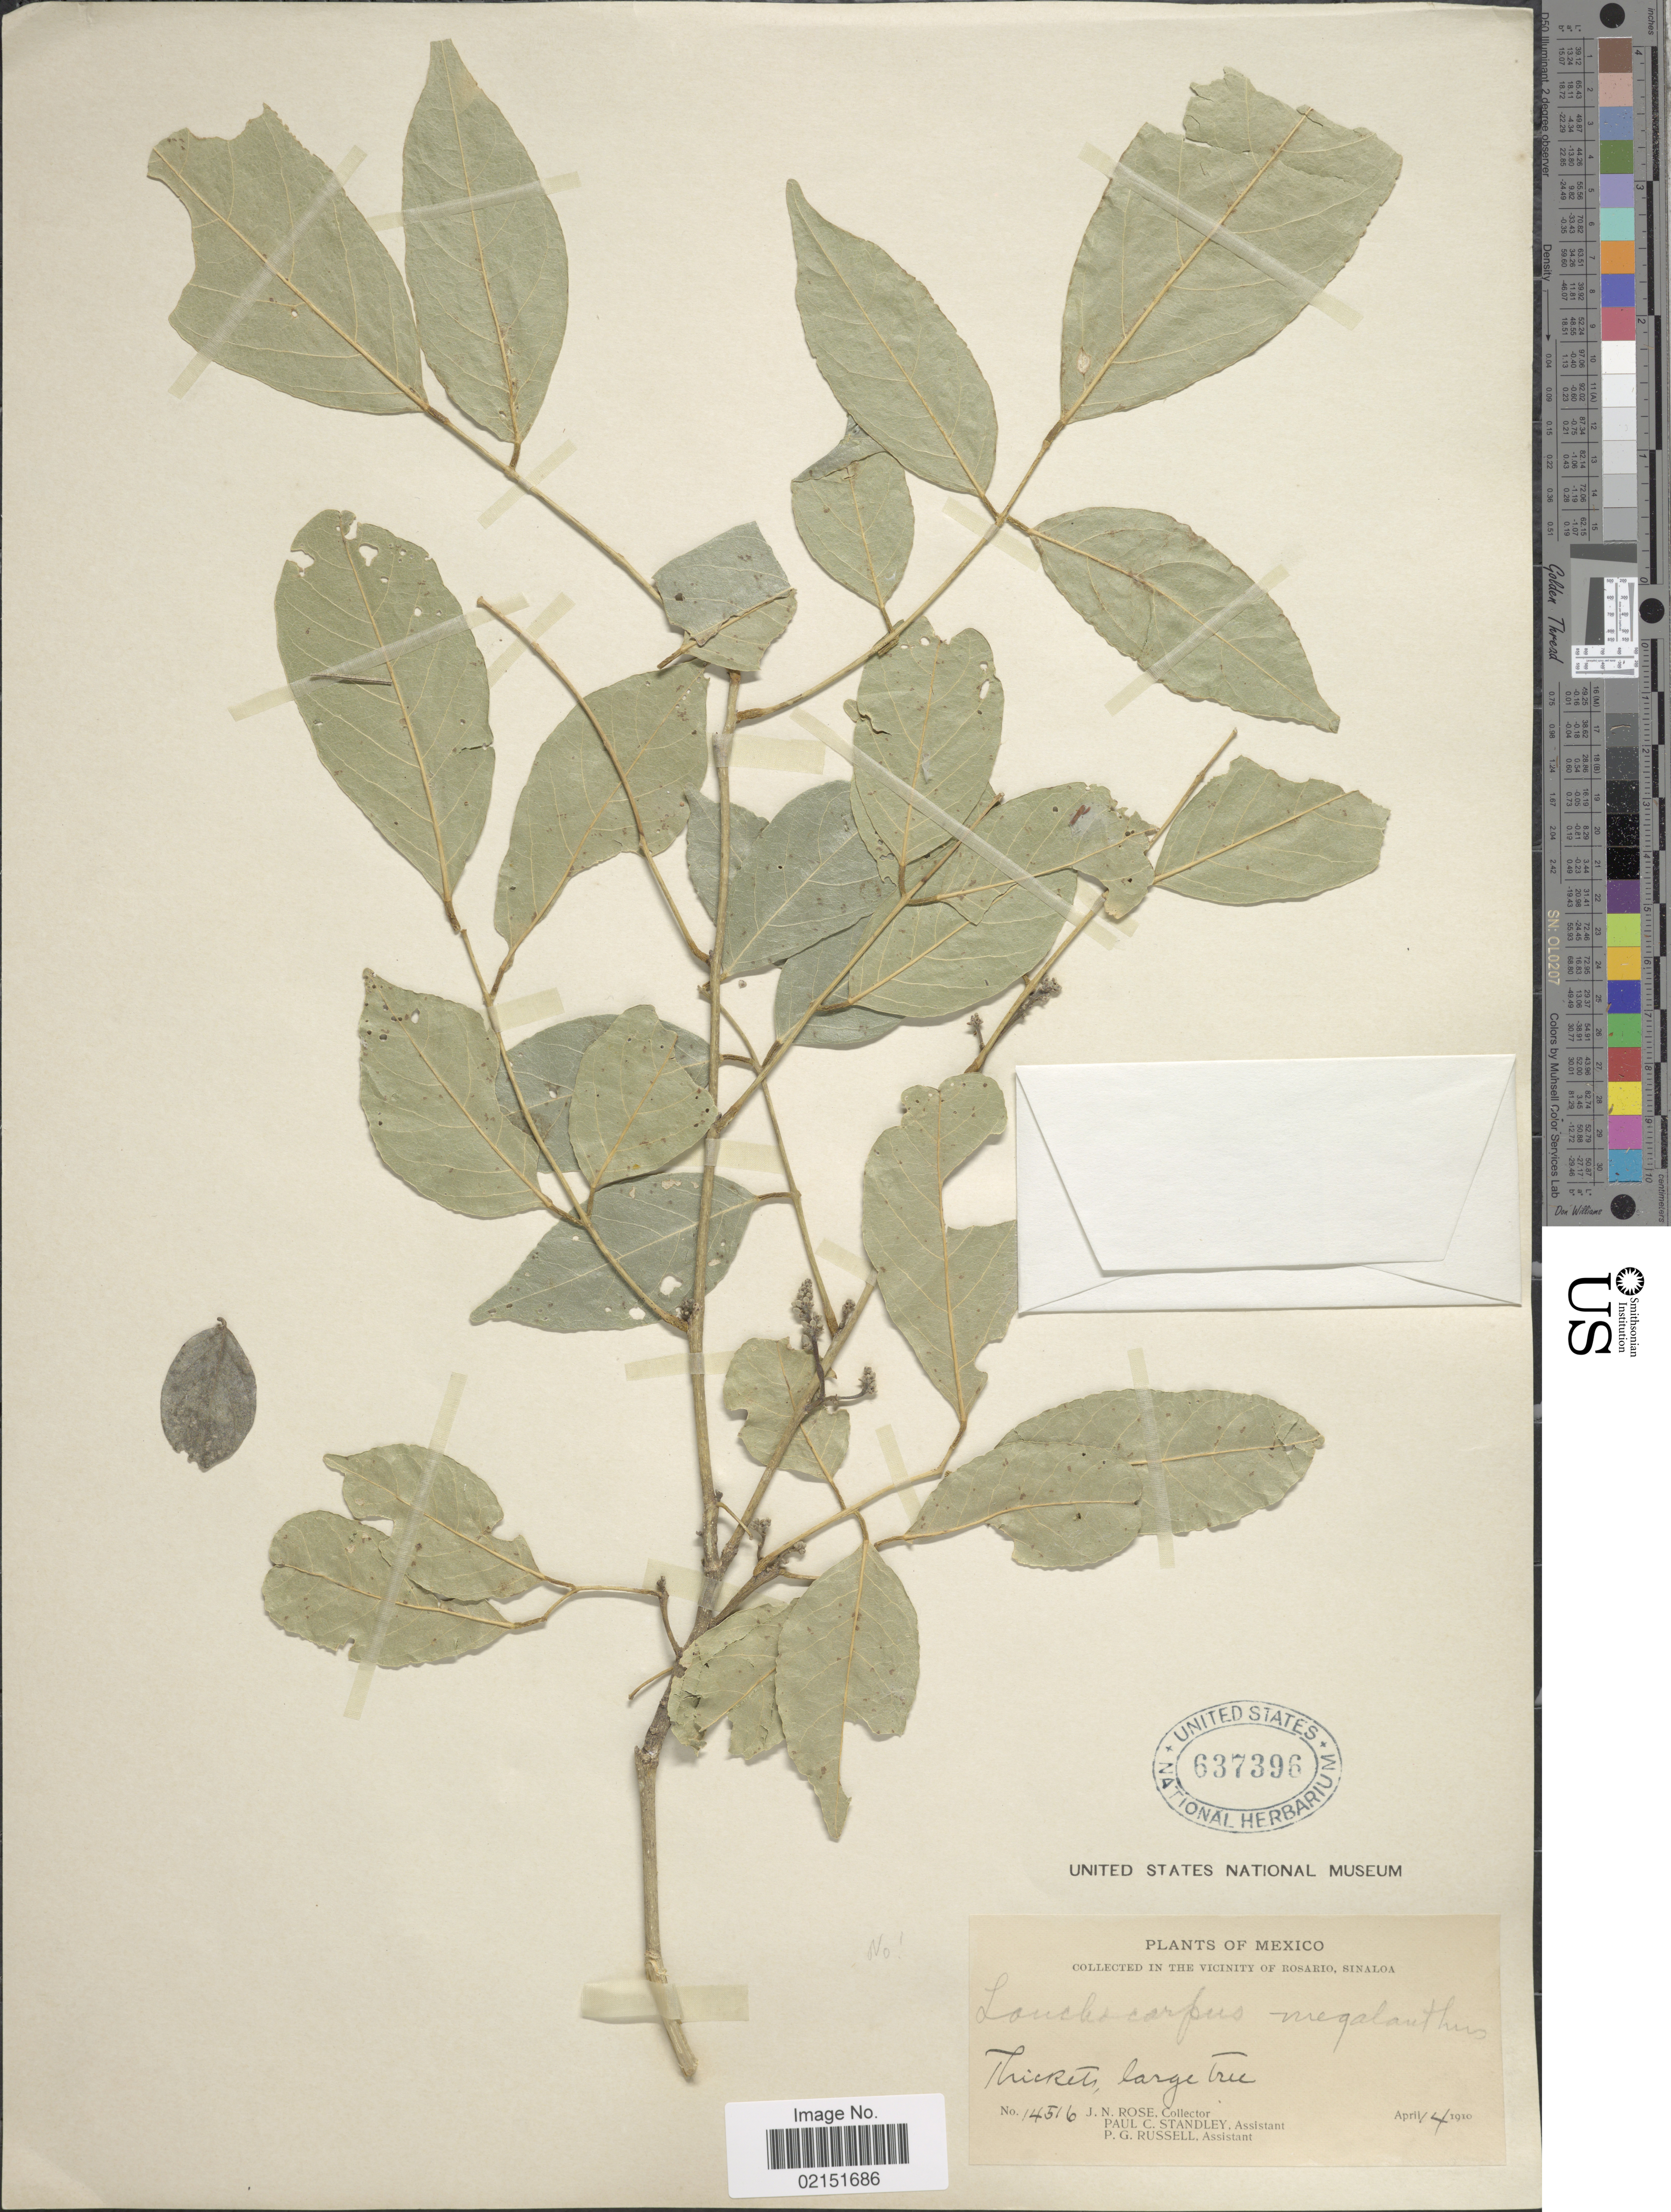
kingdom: Plantae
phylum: Tracheophyta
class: Magnoliopsida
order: Fabales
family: Fabaceae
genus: Lonchocarpus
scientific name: Lonchocarpus megalanthus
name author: Pittier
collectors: J. N. Rose, P. C. Standley & P. G. Russell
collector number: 14516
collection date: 1910-04-14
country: Mexico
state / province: Sinaloa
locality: Vicinity of Rosario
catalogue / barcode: US 637396